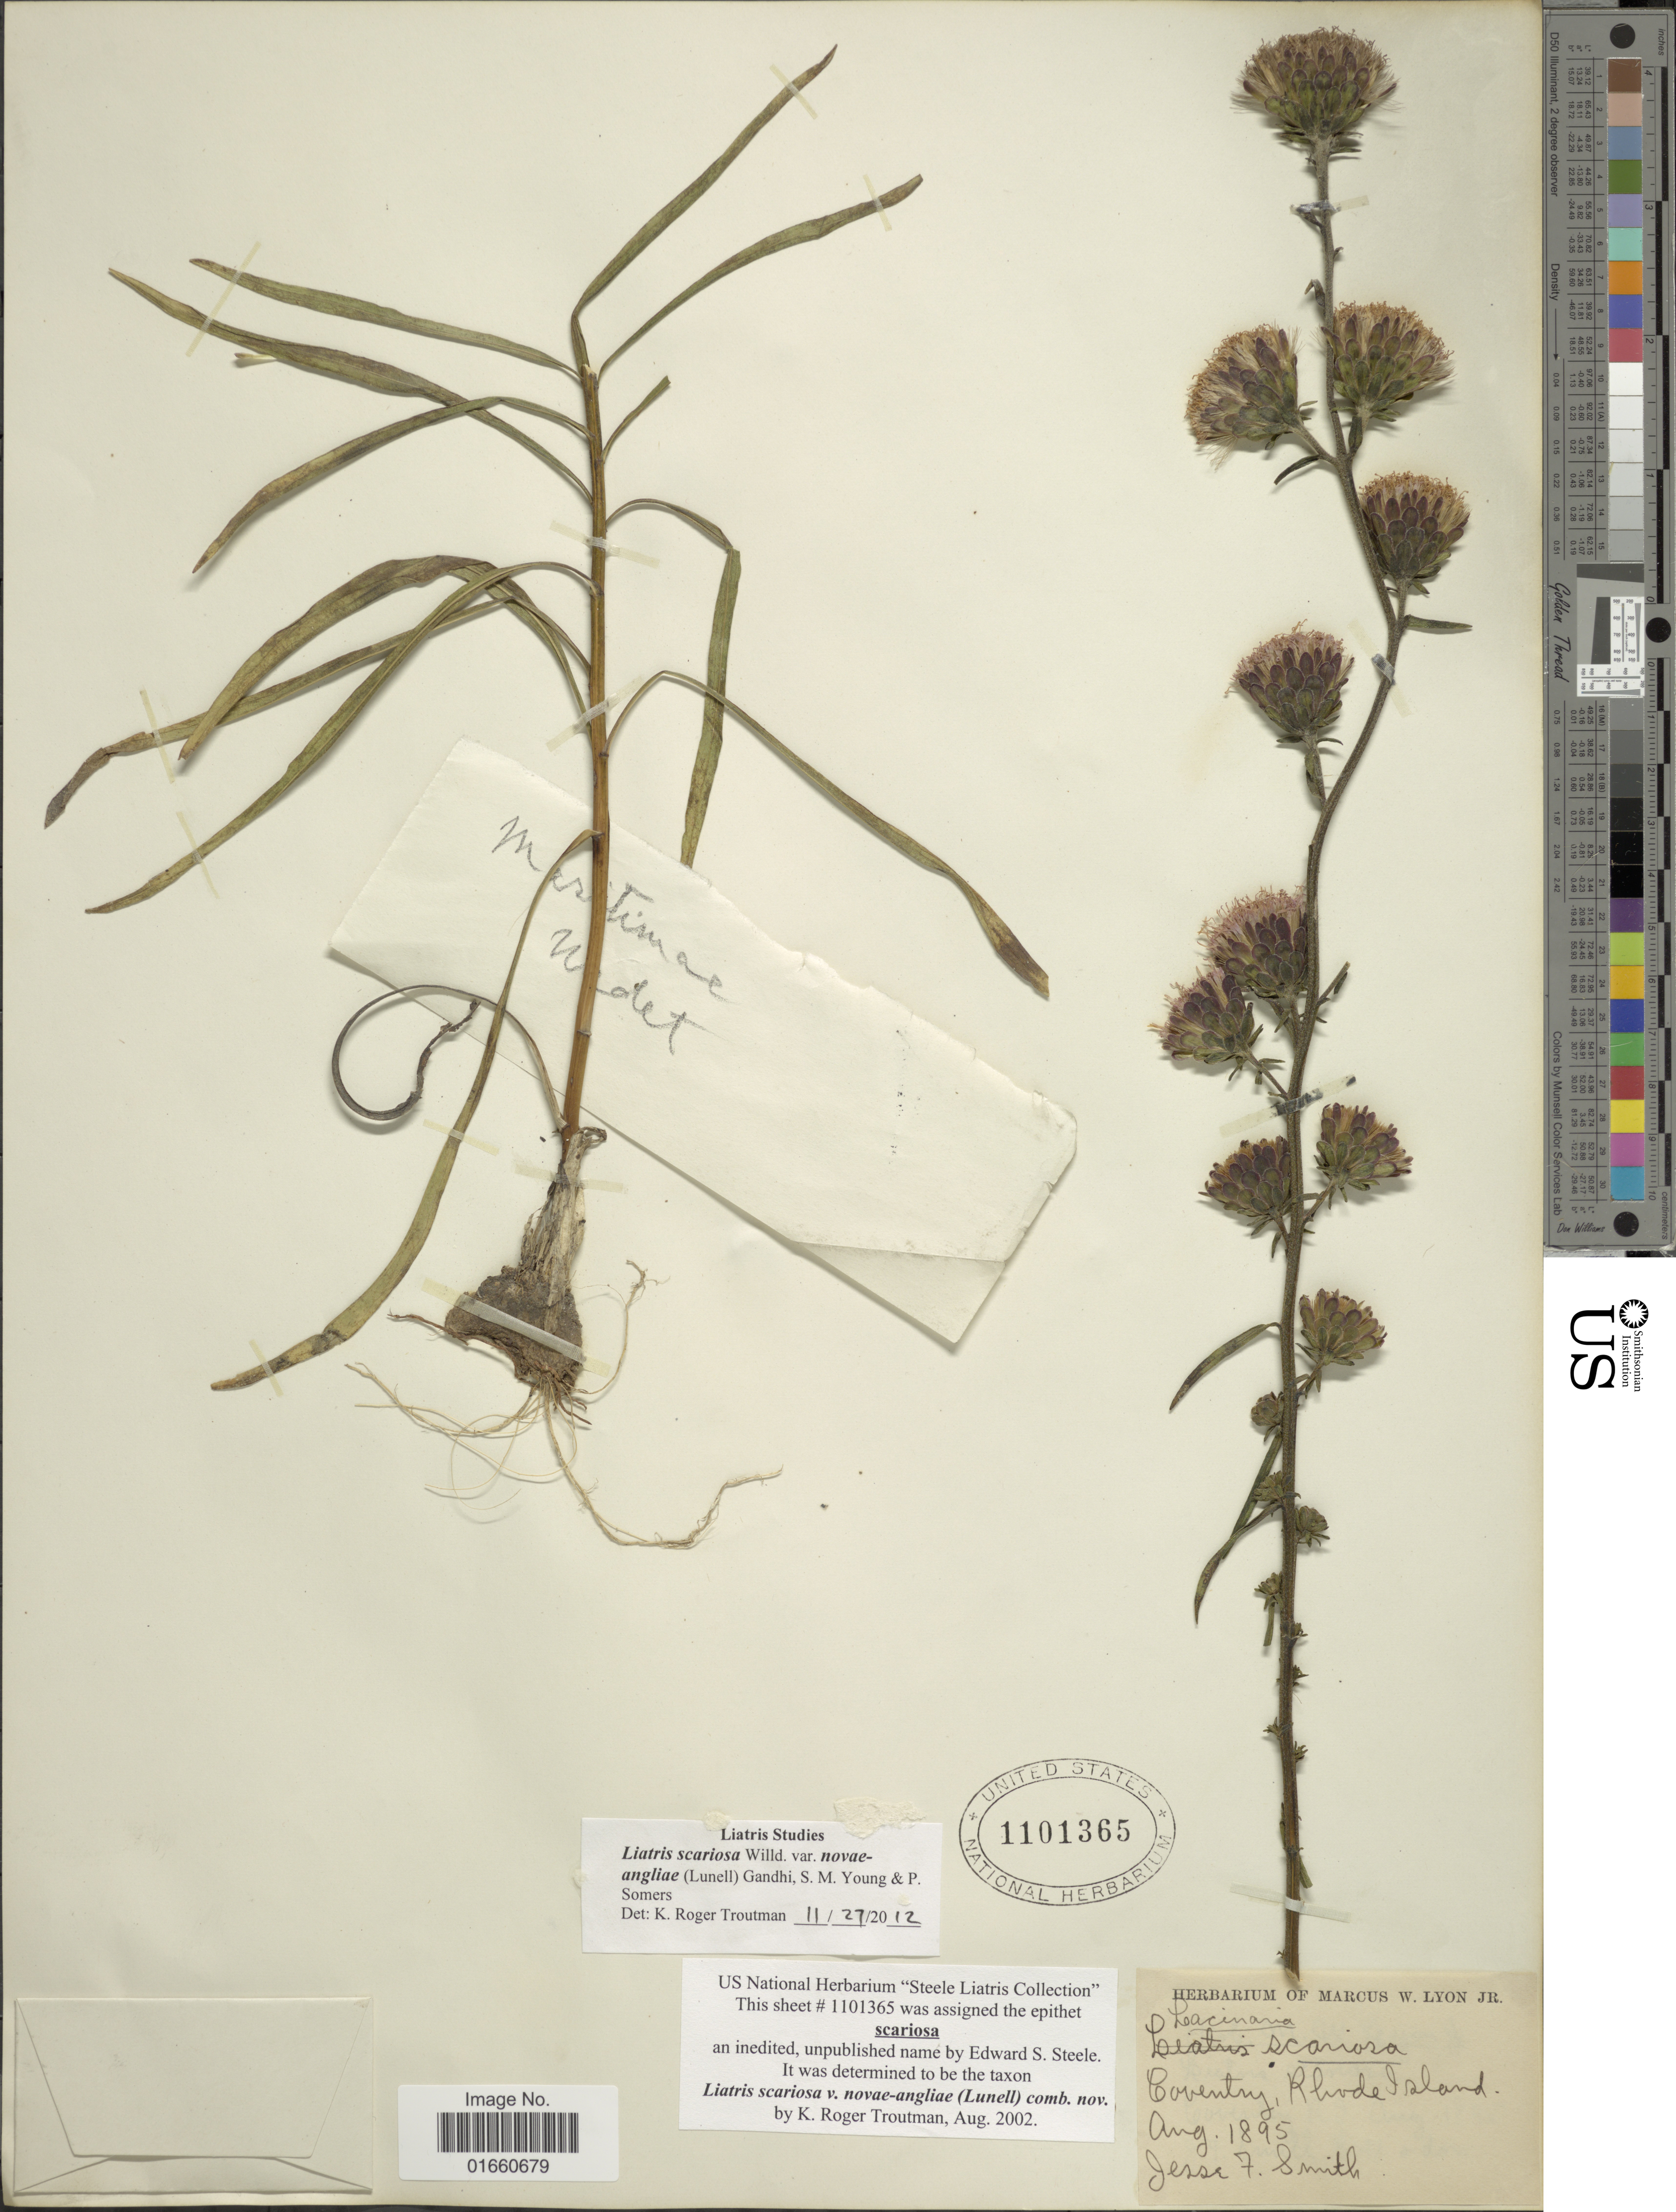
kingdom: Plantae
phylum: Tracheophyta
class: Magnoliopsida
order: Asterales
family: Asteraceae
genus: Liatris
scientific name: Liatris scariosa var. novae-angliae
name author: (Lunell) Gandhi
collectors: J. Smith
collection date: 1895-08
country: United States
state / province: Rhode Island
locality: Coventry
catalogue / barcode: US 1101365